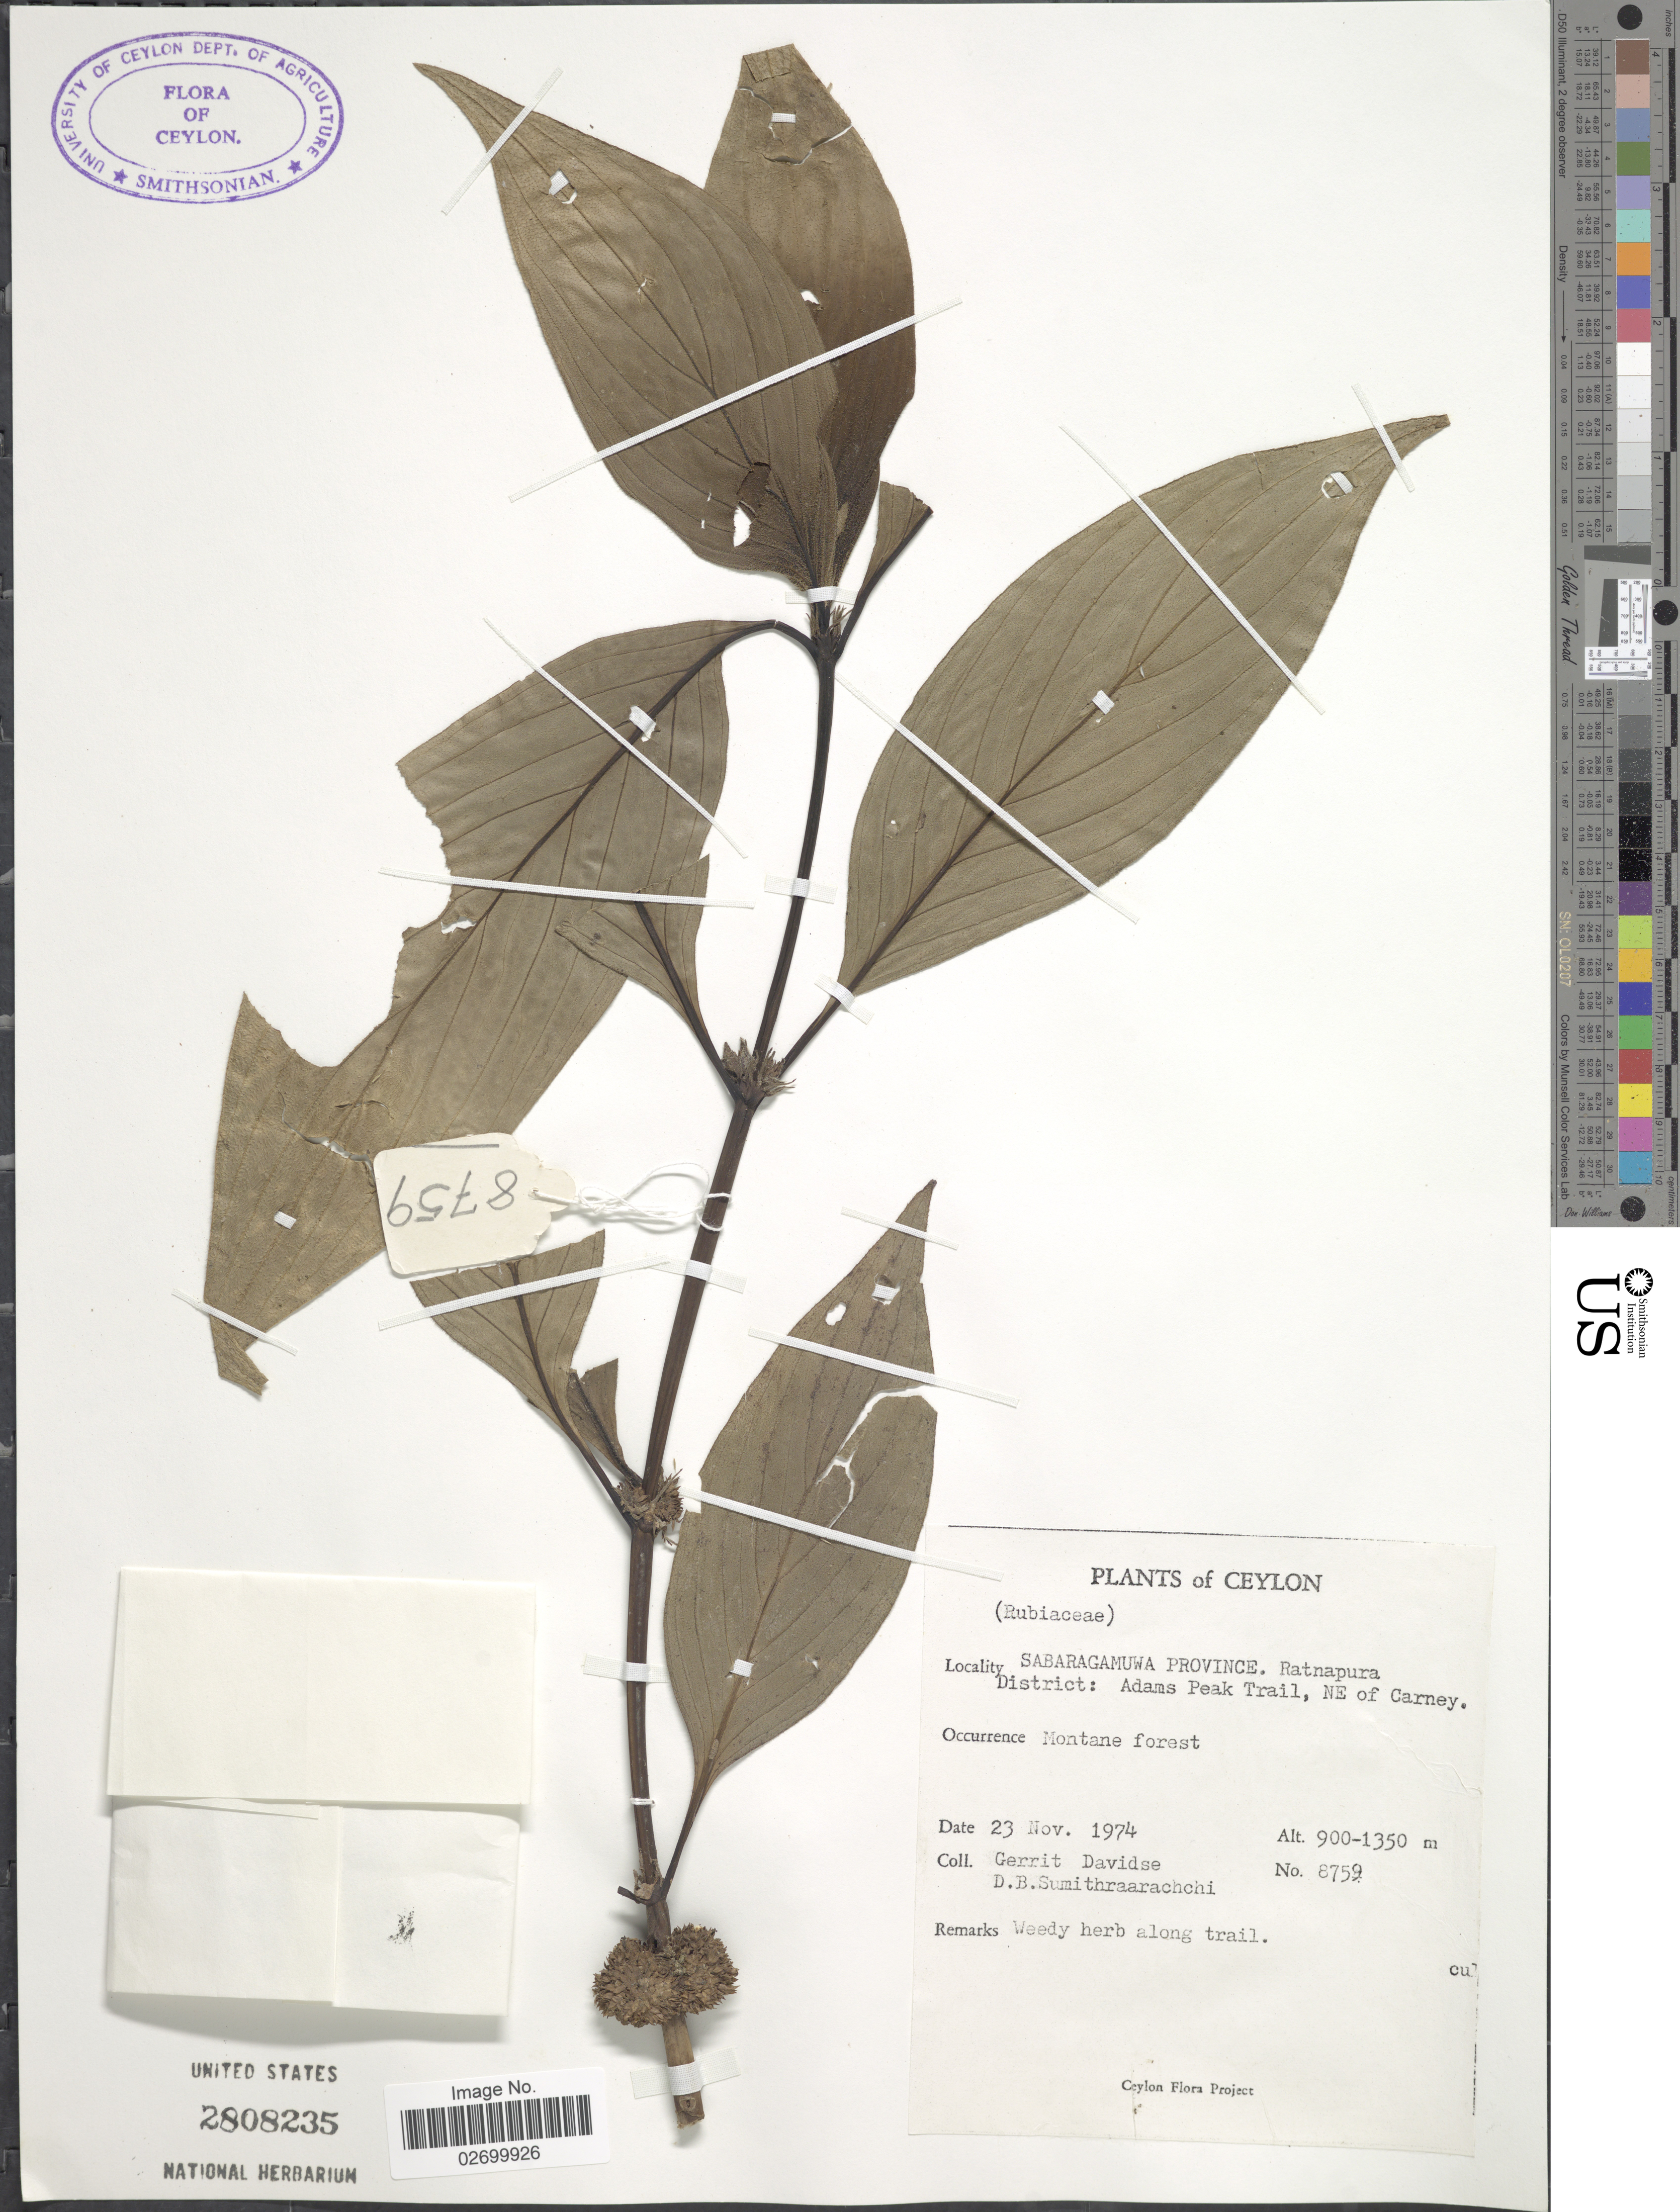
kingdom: Plantae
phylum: Tracheophyta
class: Magnoliopsida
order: Gentianales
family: Rubiaceae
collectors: G. Davidse & D. B. Sumithraarachchi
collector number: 8759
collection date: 1974-11-23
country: Sri Lanka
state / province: Sabaragamuwa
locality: Ceylon, Ratnapura District; Adams Peak Trail, NE of Carney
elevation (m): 900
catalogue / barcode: US 2808235